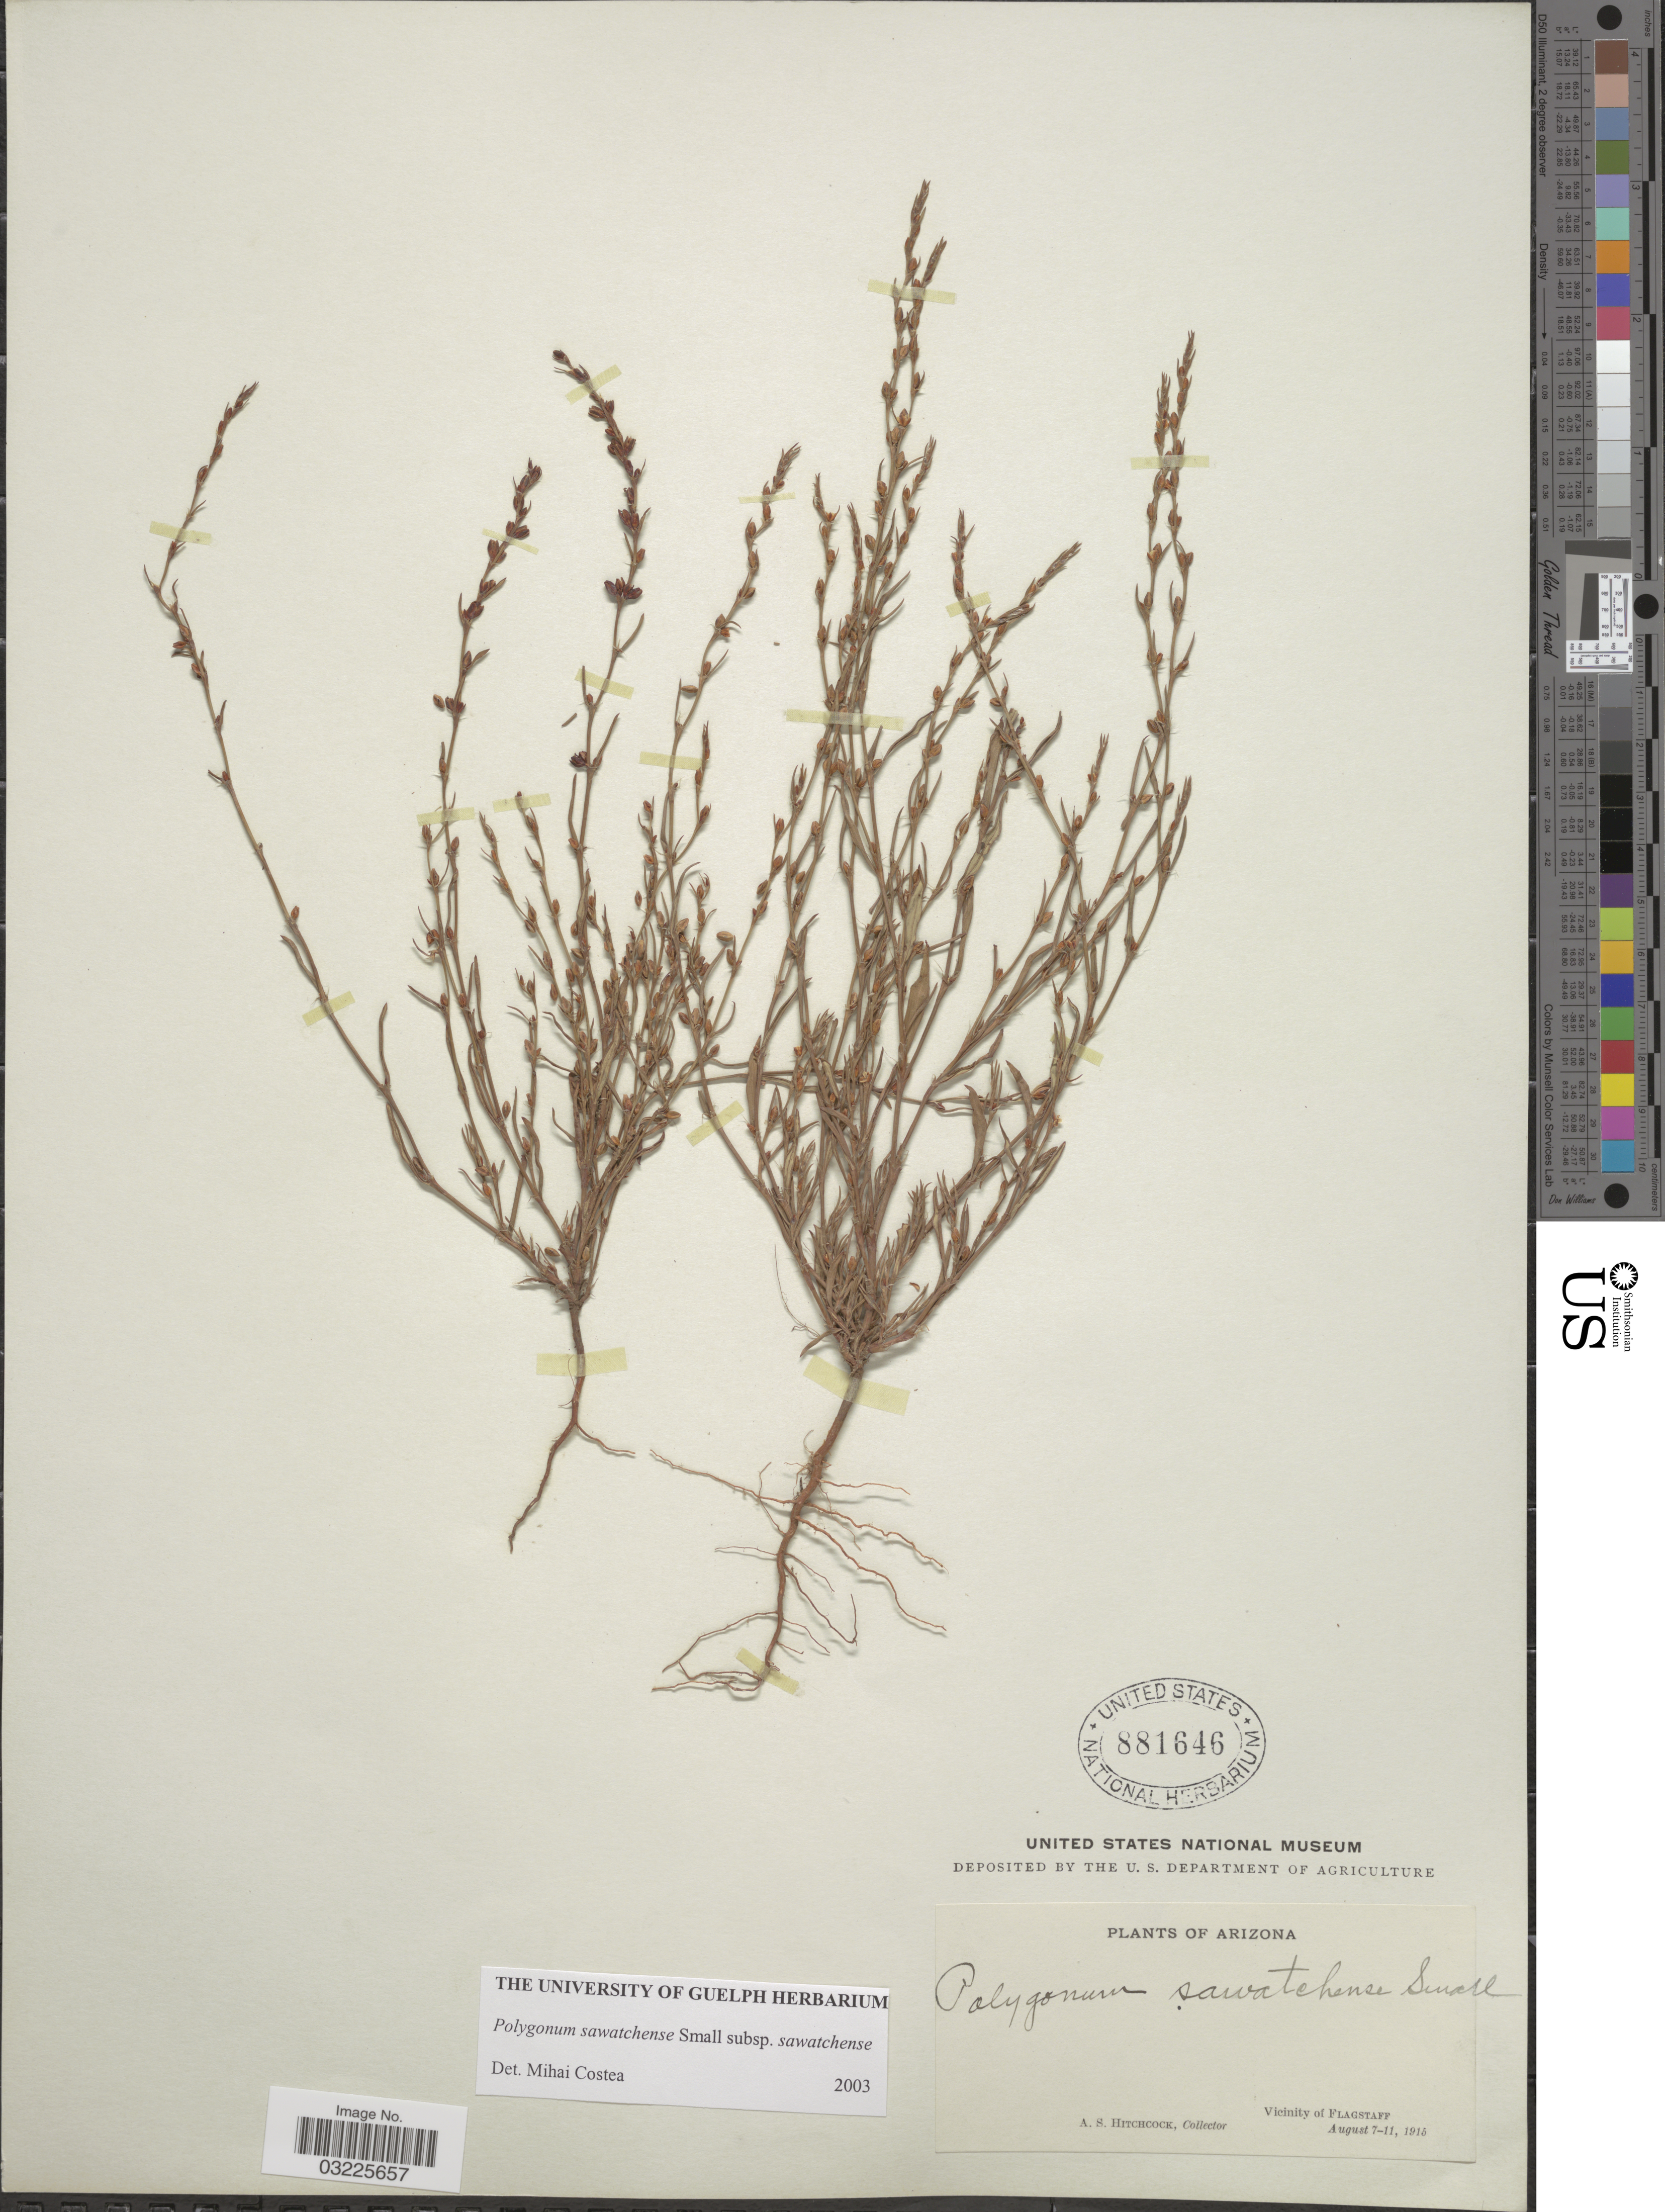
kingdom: Plantae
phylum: Tracheophyta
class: Magnoliopsida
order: Caryophyllales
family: Polygonaceae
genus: Polygonum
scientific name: Polygonum sawatchense subsp. sawatchense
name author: Small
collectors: A. S. Hitchcock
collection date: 1915-08-07/1915-08-11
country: United States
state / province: Arizona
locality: Vicinity of Flagstaff.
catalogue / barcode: US 881646